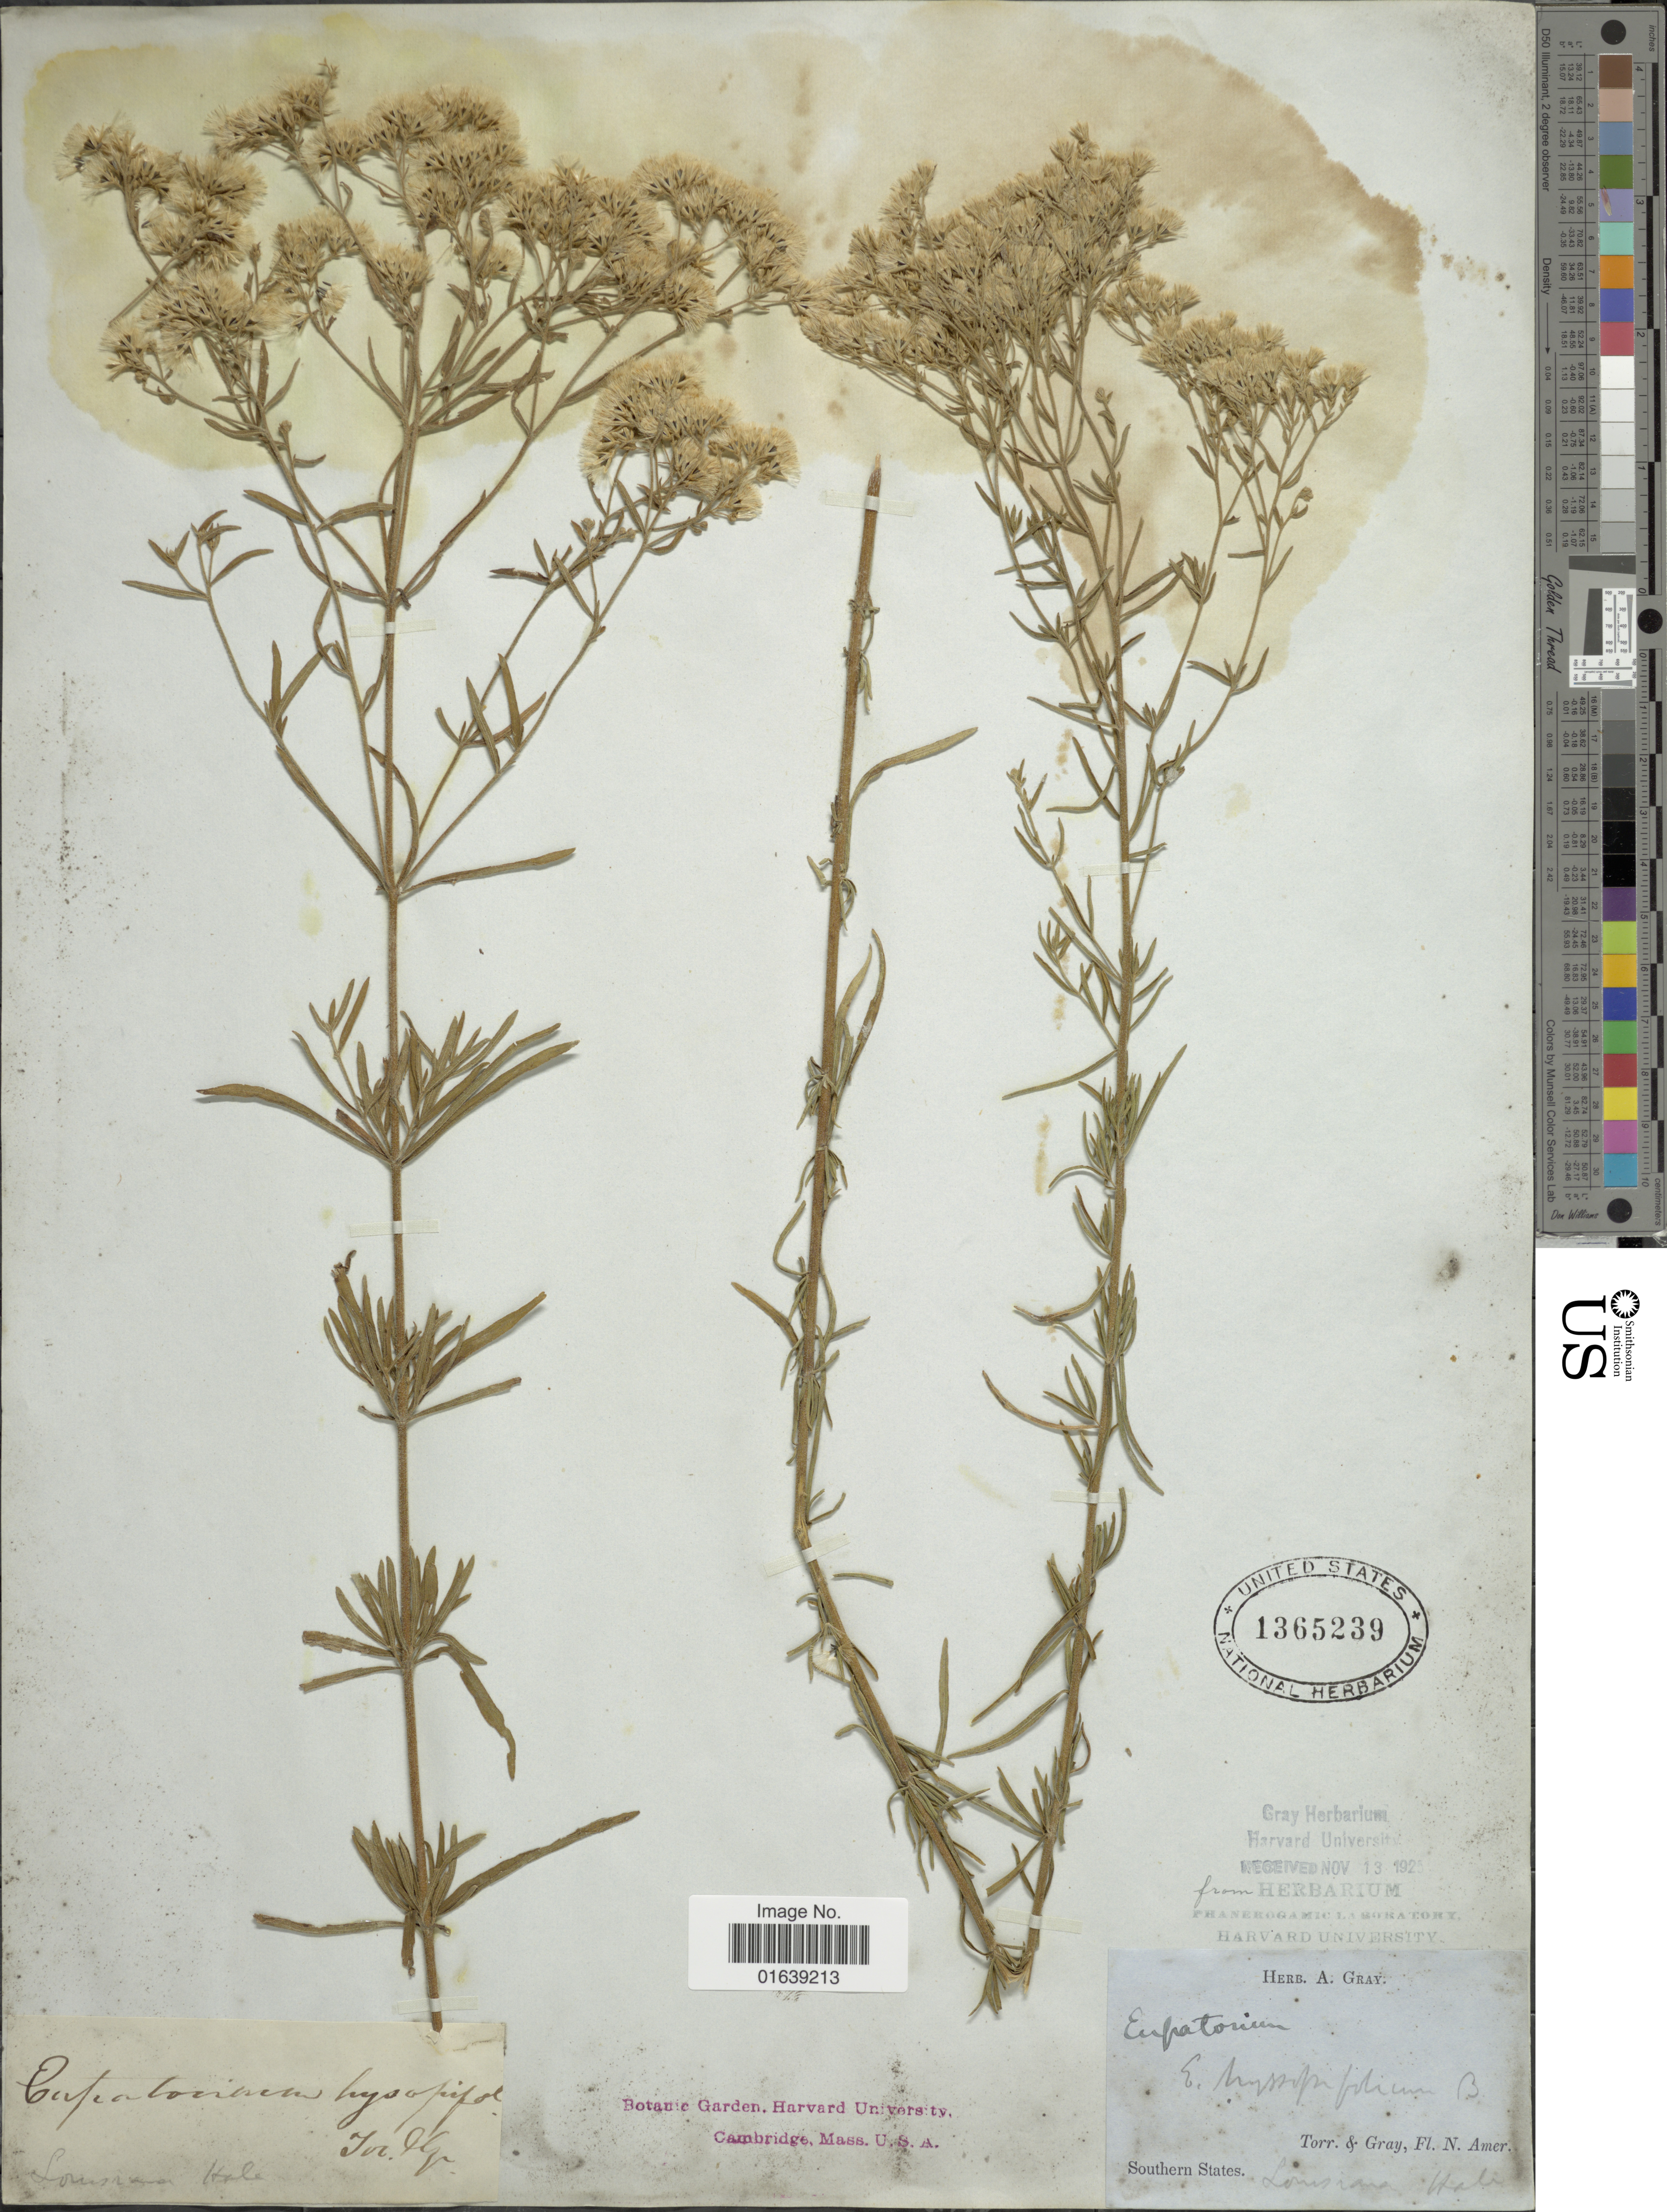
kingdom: Plantae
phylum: Tracheophyta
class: Magnoliopsida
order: Asterales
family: Asteraceae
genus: Eupatorium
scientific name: Eupatorium hyssopifolium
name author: L.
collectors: Torr & A. Gray (herbarium)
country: United States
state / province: Louisiana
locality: Southern States. Louisiana Hali [interpreted]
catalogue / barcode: US 1365239